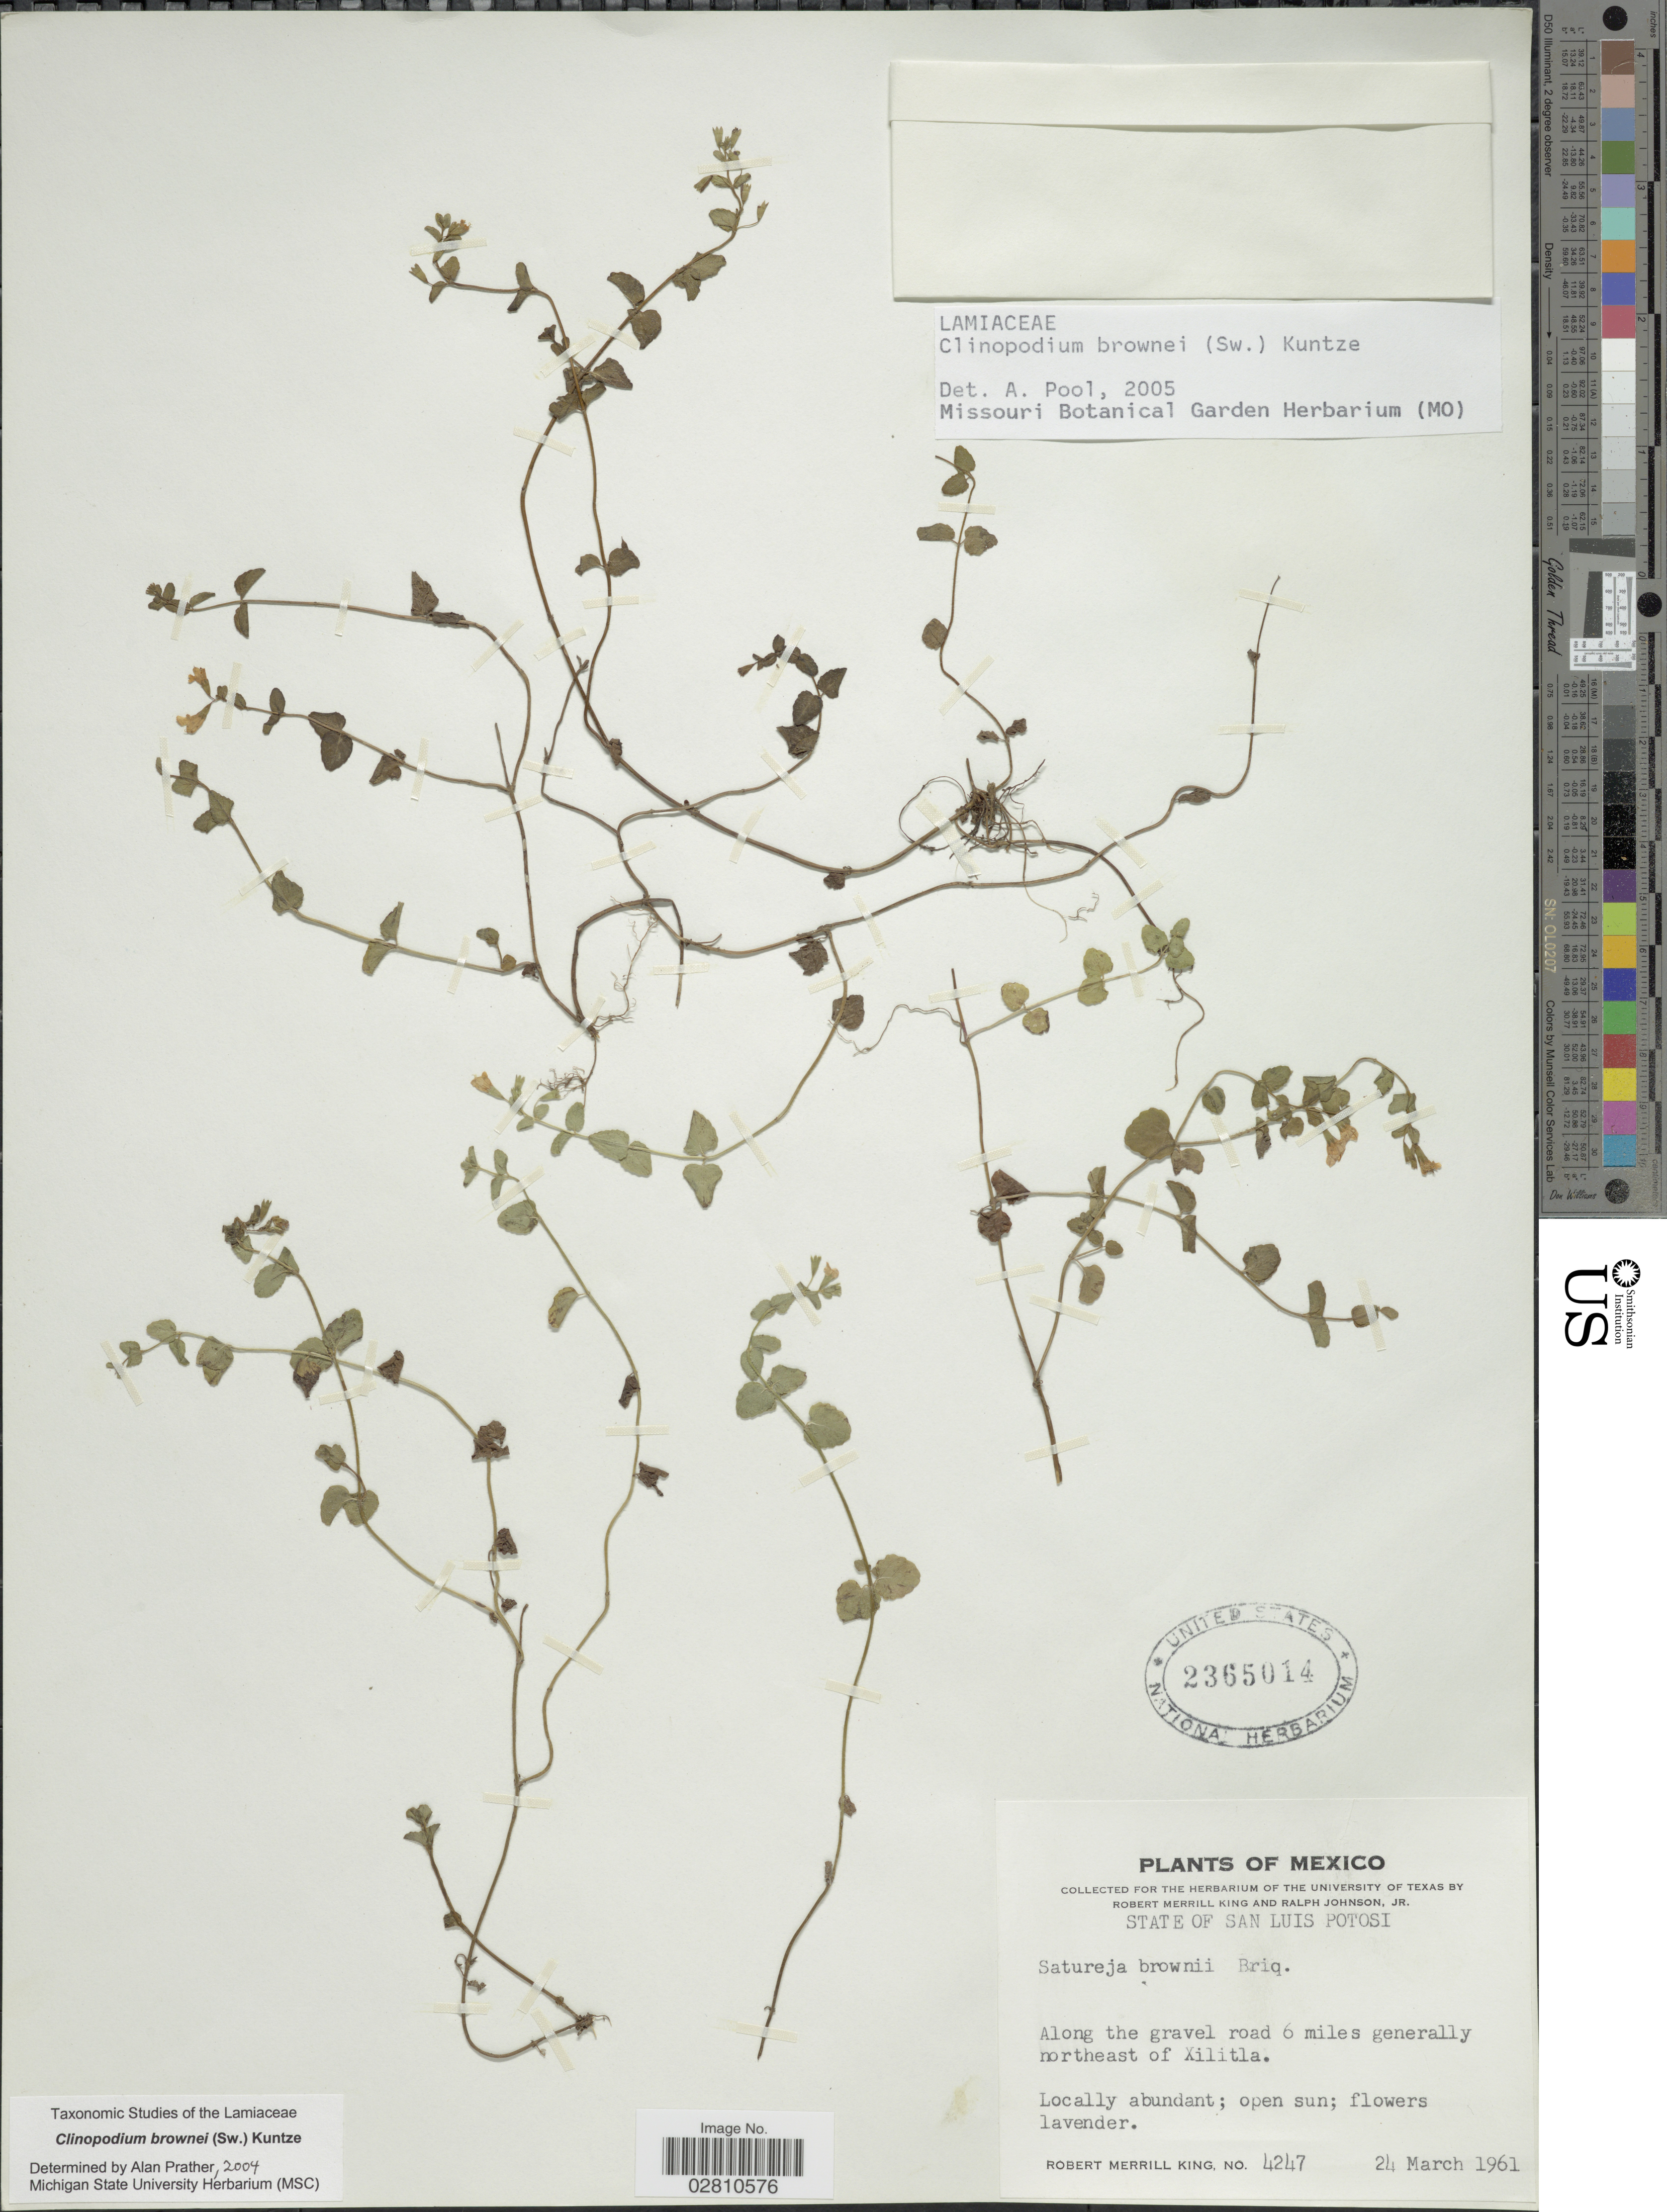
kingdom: Plantae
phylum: Tracheophyta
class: Magnoliopsida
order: Lamiales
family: Lamiaceae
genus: Clinopodium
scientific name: Clinopodium brownei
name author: (Sw.) Kuntze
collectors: R. M. King & R. Johnson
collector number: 4247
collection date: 1961-03-24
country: Mexico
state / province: San Luis Potosí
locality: Along the gravel road 6 miles generally northeast of Xilitla.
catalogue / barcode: US 2365014